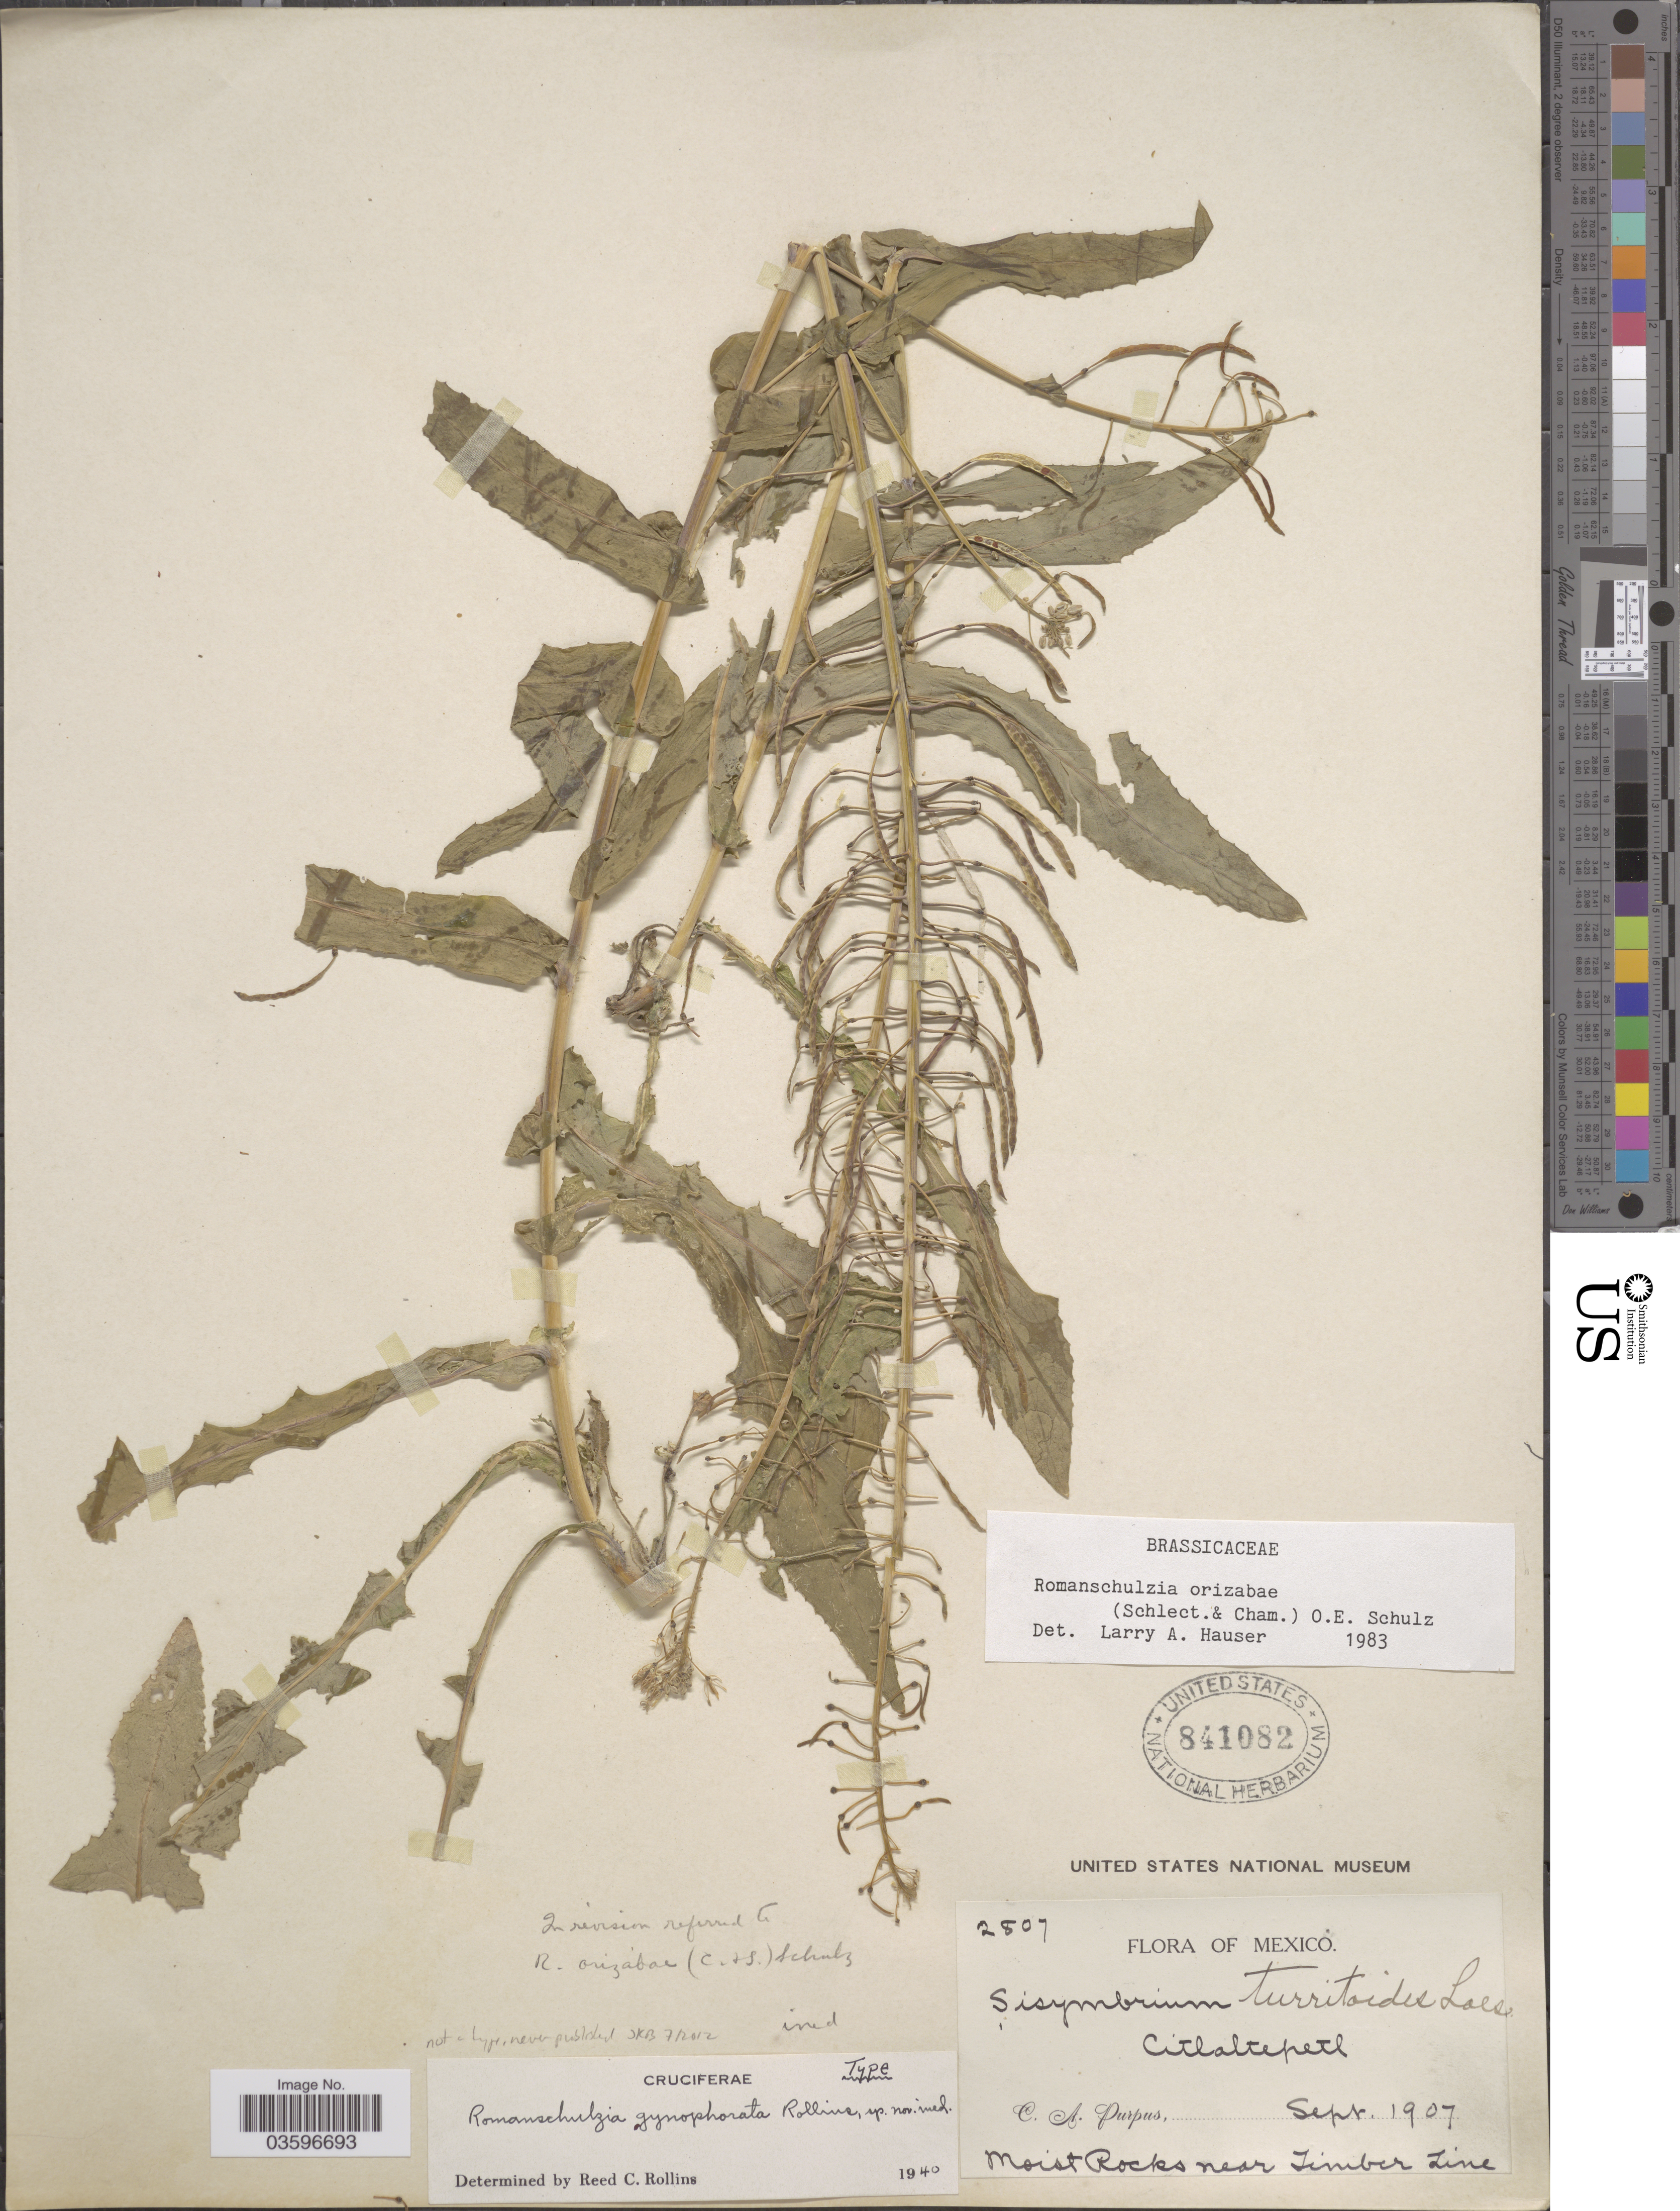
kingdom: Plantae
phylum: Tracheophyta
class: Magnoliopsida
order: Brassicales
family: Brassicaceae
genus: Romanschulzia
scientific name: Romanschulzia orizabae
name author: (Schltdl. & Cham.) O.E. Schulz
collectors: C. A. Purpus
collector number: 2807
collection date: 1907-09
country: Mexico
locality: Citlaltepetl.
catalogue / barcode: US 841082